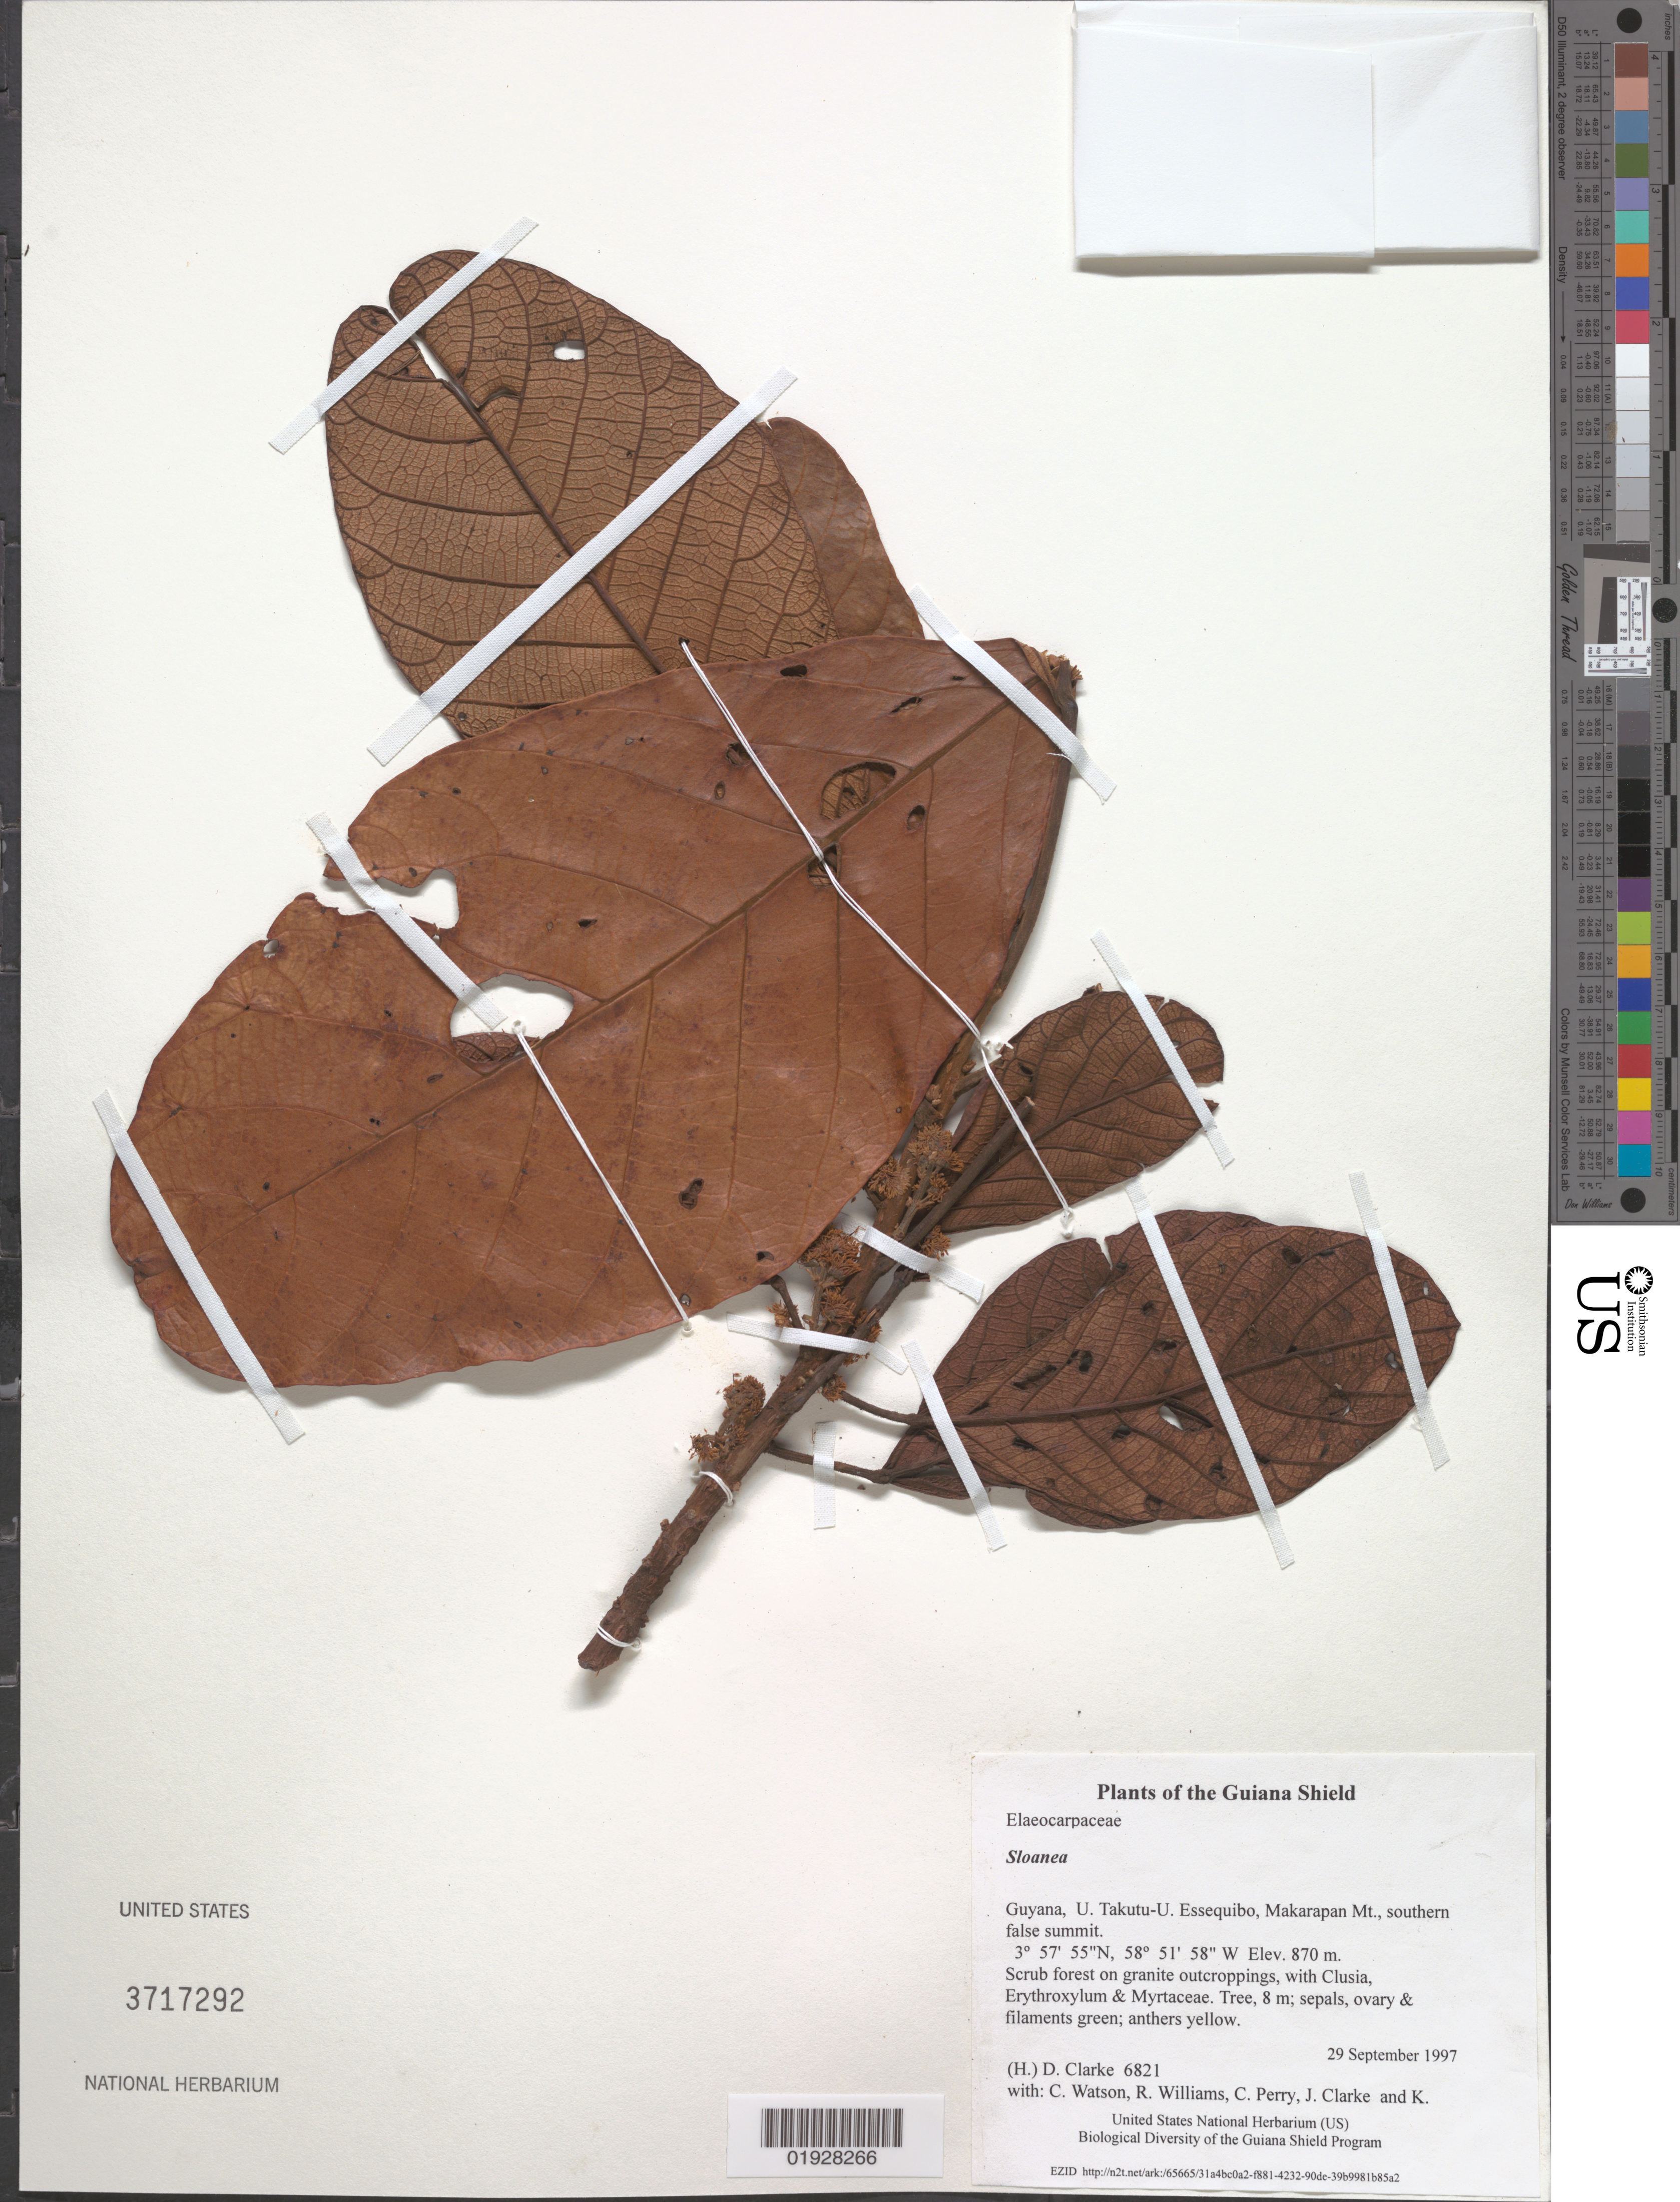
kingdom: Plantae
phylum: Tracheophyta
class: Magnoliopsida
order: Oxalidales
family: Elaeocarpaceae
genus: Sloanea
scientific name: Sloanea sp.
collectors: H. D. Clarke, C. Watson, R. Williams, C. Perry, J. Clarke & K. Hurtubise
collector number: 6821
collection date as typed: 29 September 1997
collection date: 1997-09-29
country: Guyana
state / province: U. Takutu-U. Essequibo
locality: Makarapan Mt., southern false summit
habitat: Scrub forest on granite outcroppings, with Clusia, Erythroxylum & Myrtaceae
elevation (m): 870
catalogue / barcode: US 3717292